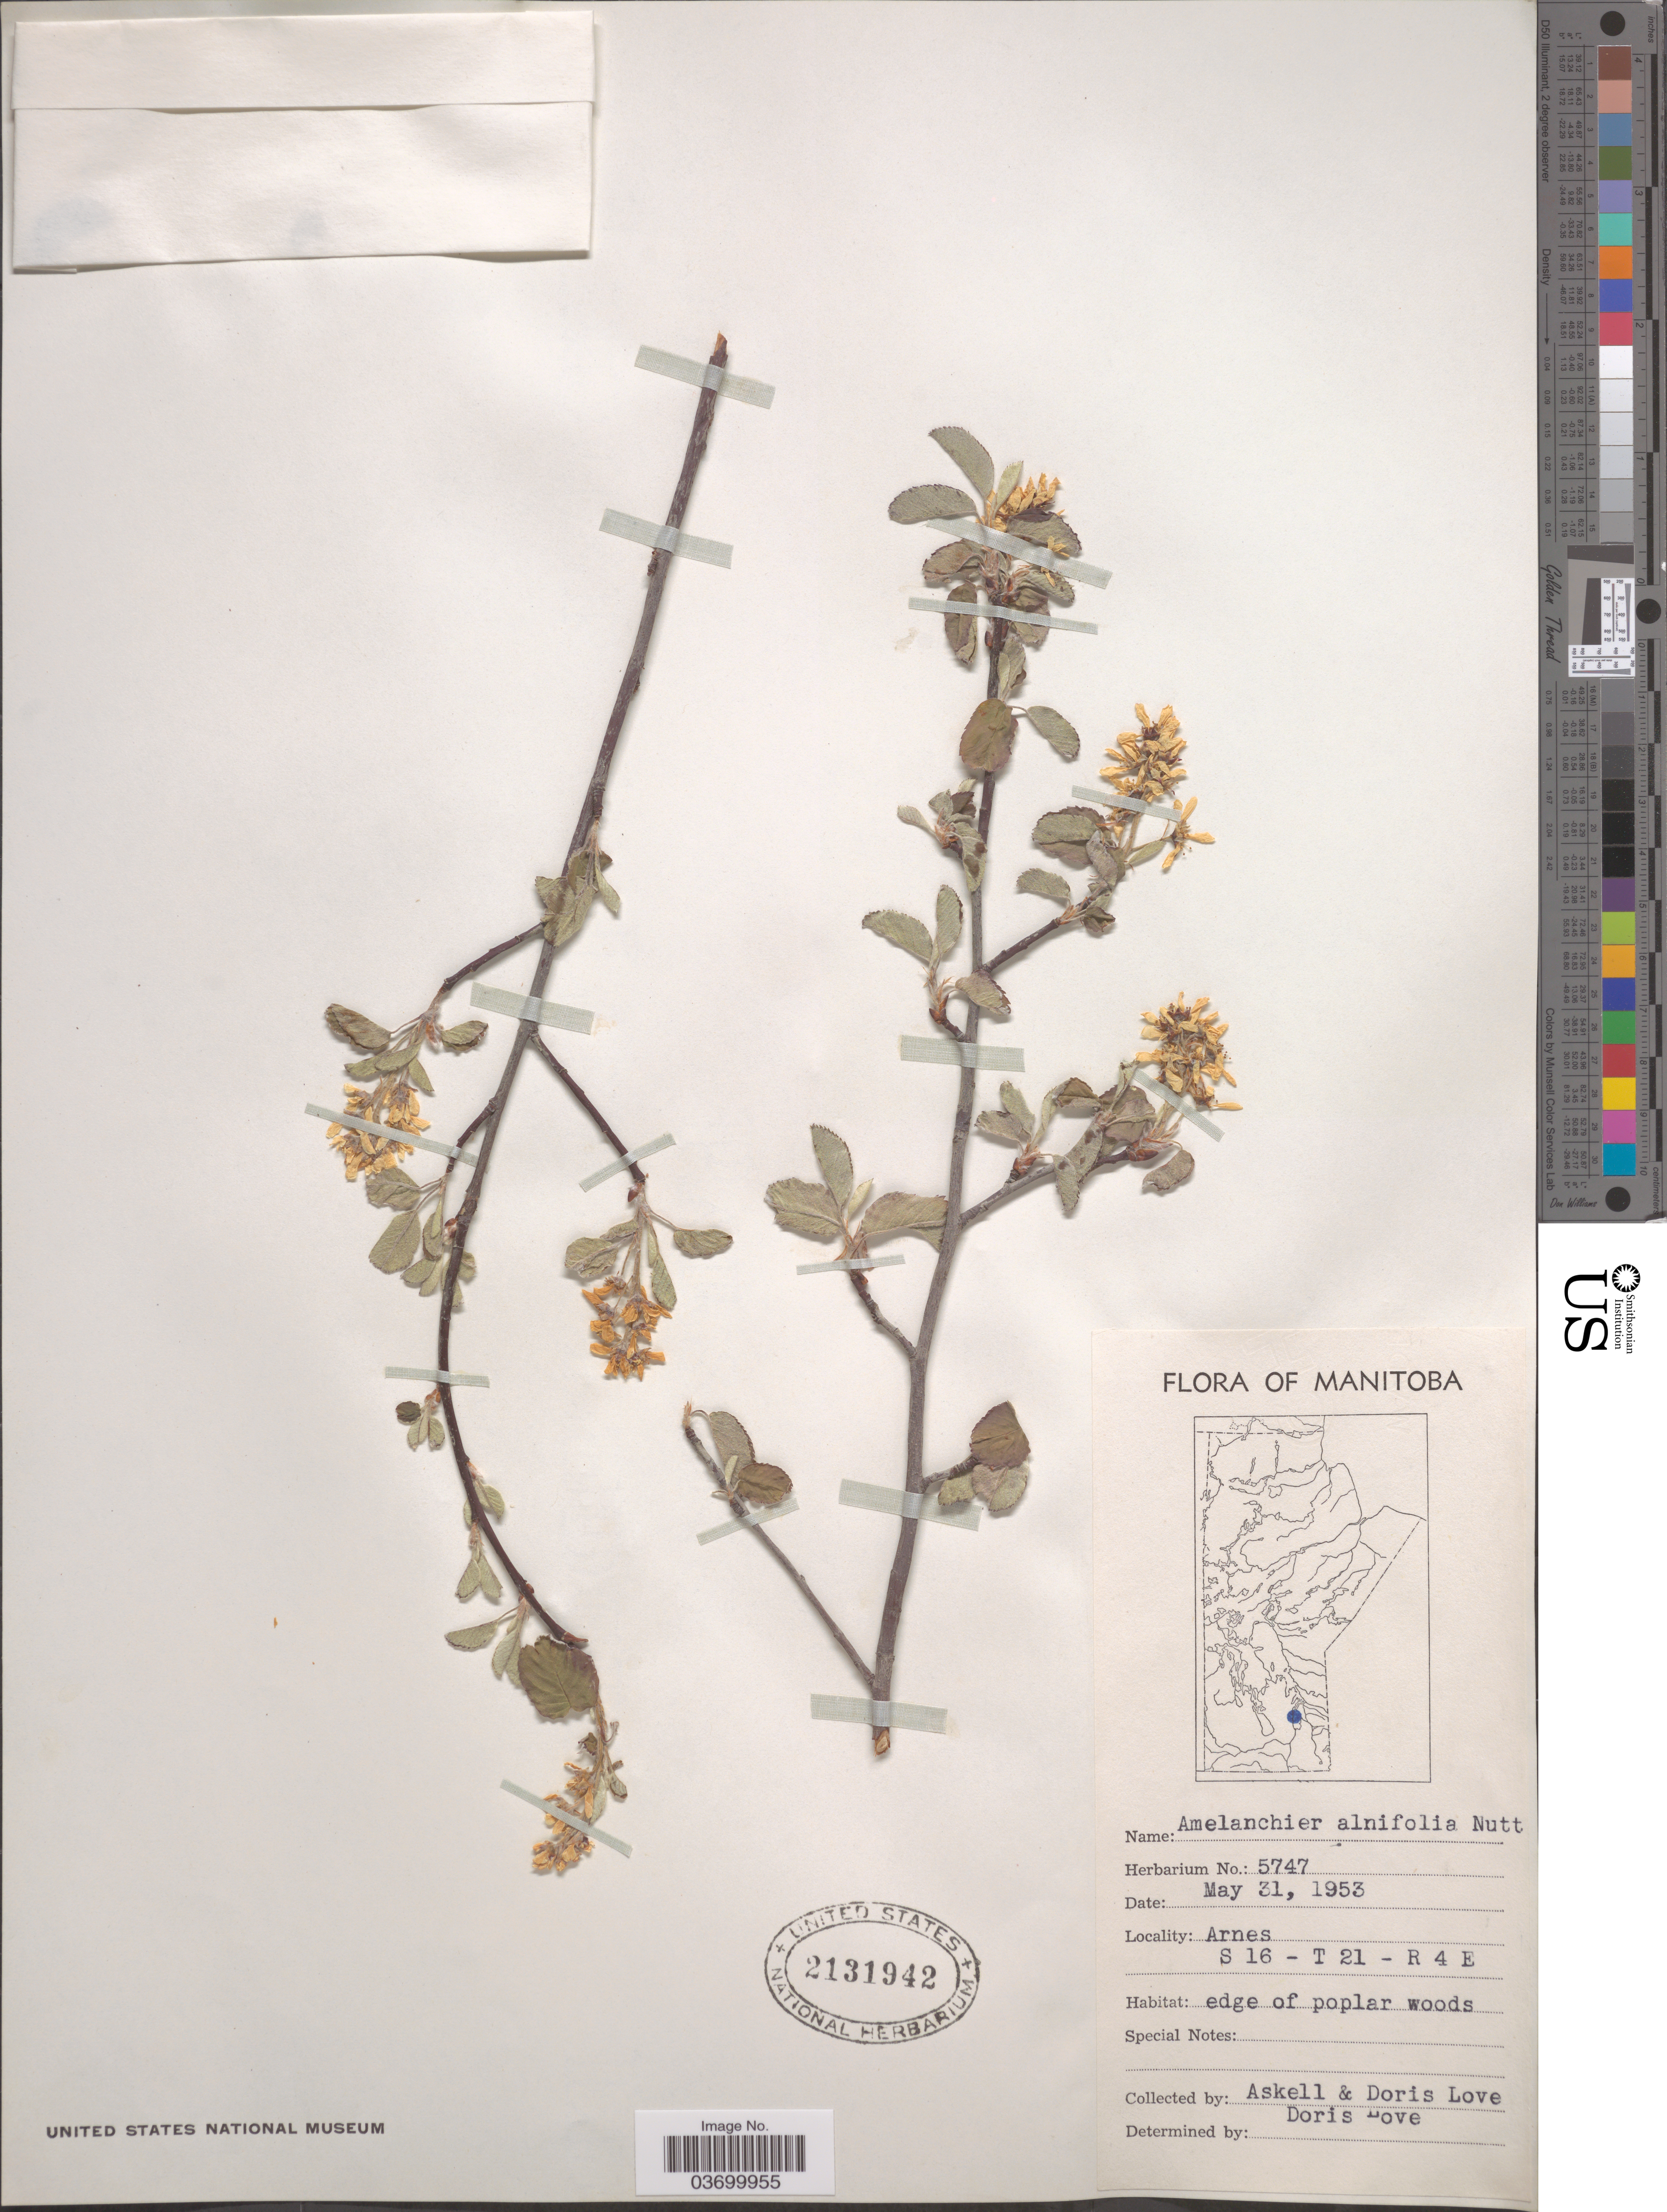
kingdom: Plantae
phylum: Tracheophyta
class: Magnoliopsida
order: Rosales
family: Rosaceae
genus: Amelanchier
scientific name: Amelanchier alnifolia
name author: (Nutt.) Nutt. ex M. Roem.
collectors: Á. Löve & D. Löve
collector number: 5747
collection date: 1953-05-31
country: Canada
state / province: Manitoba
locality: Arnes. S 16 - T 21 - R 4 E.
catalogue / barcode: US 2131942